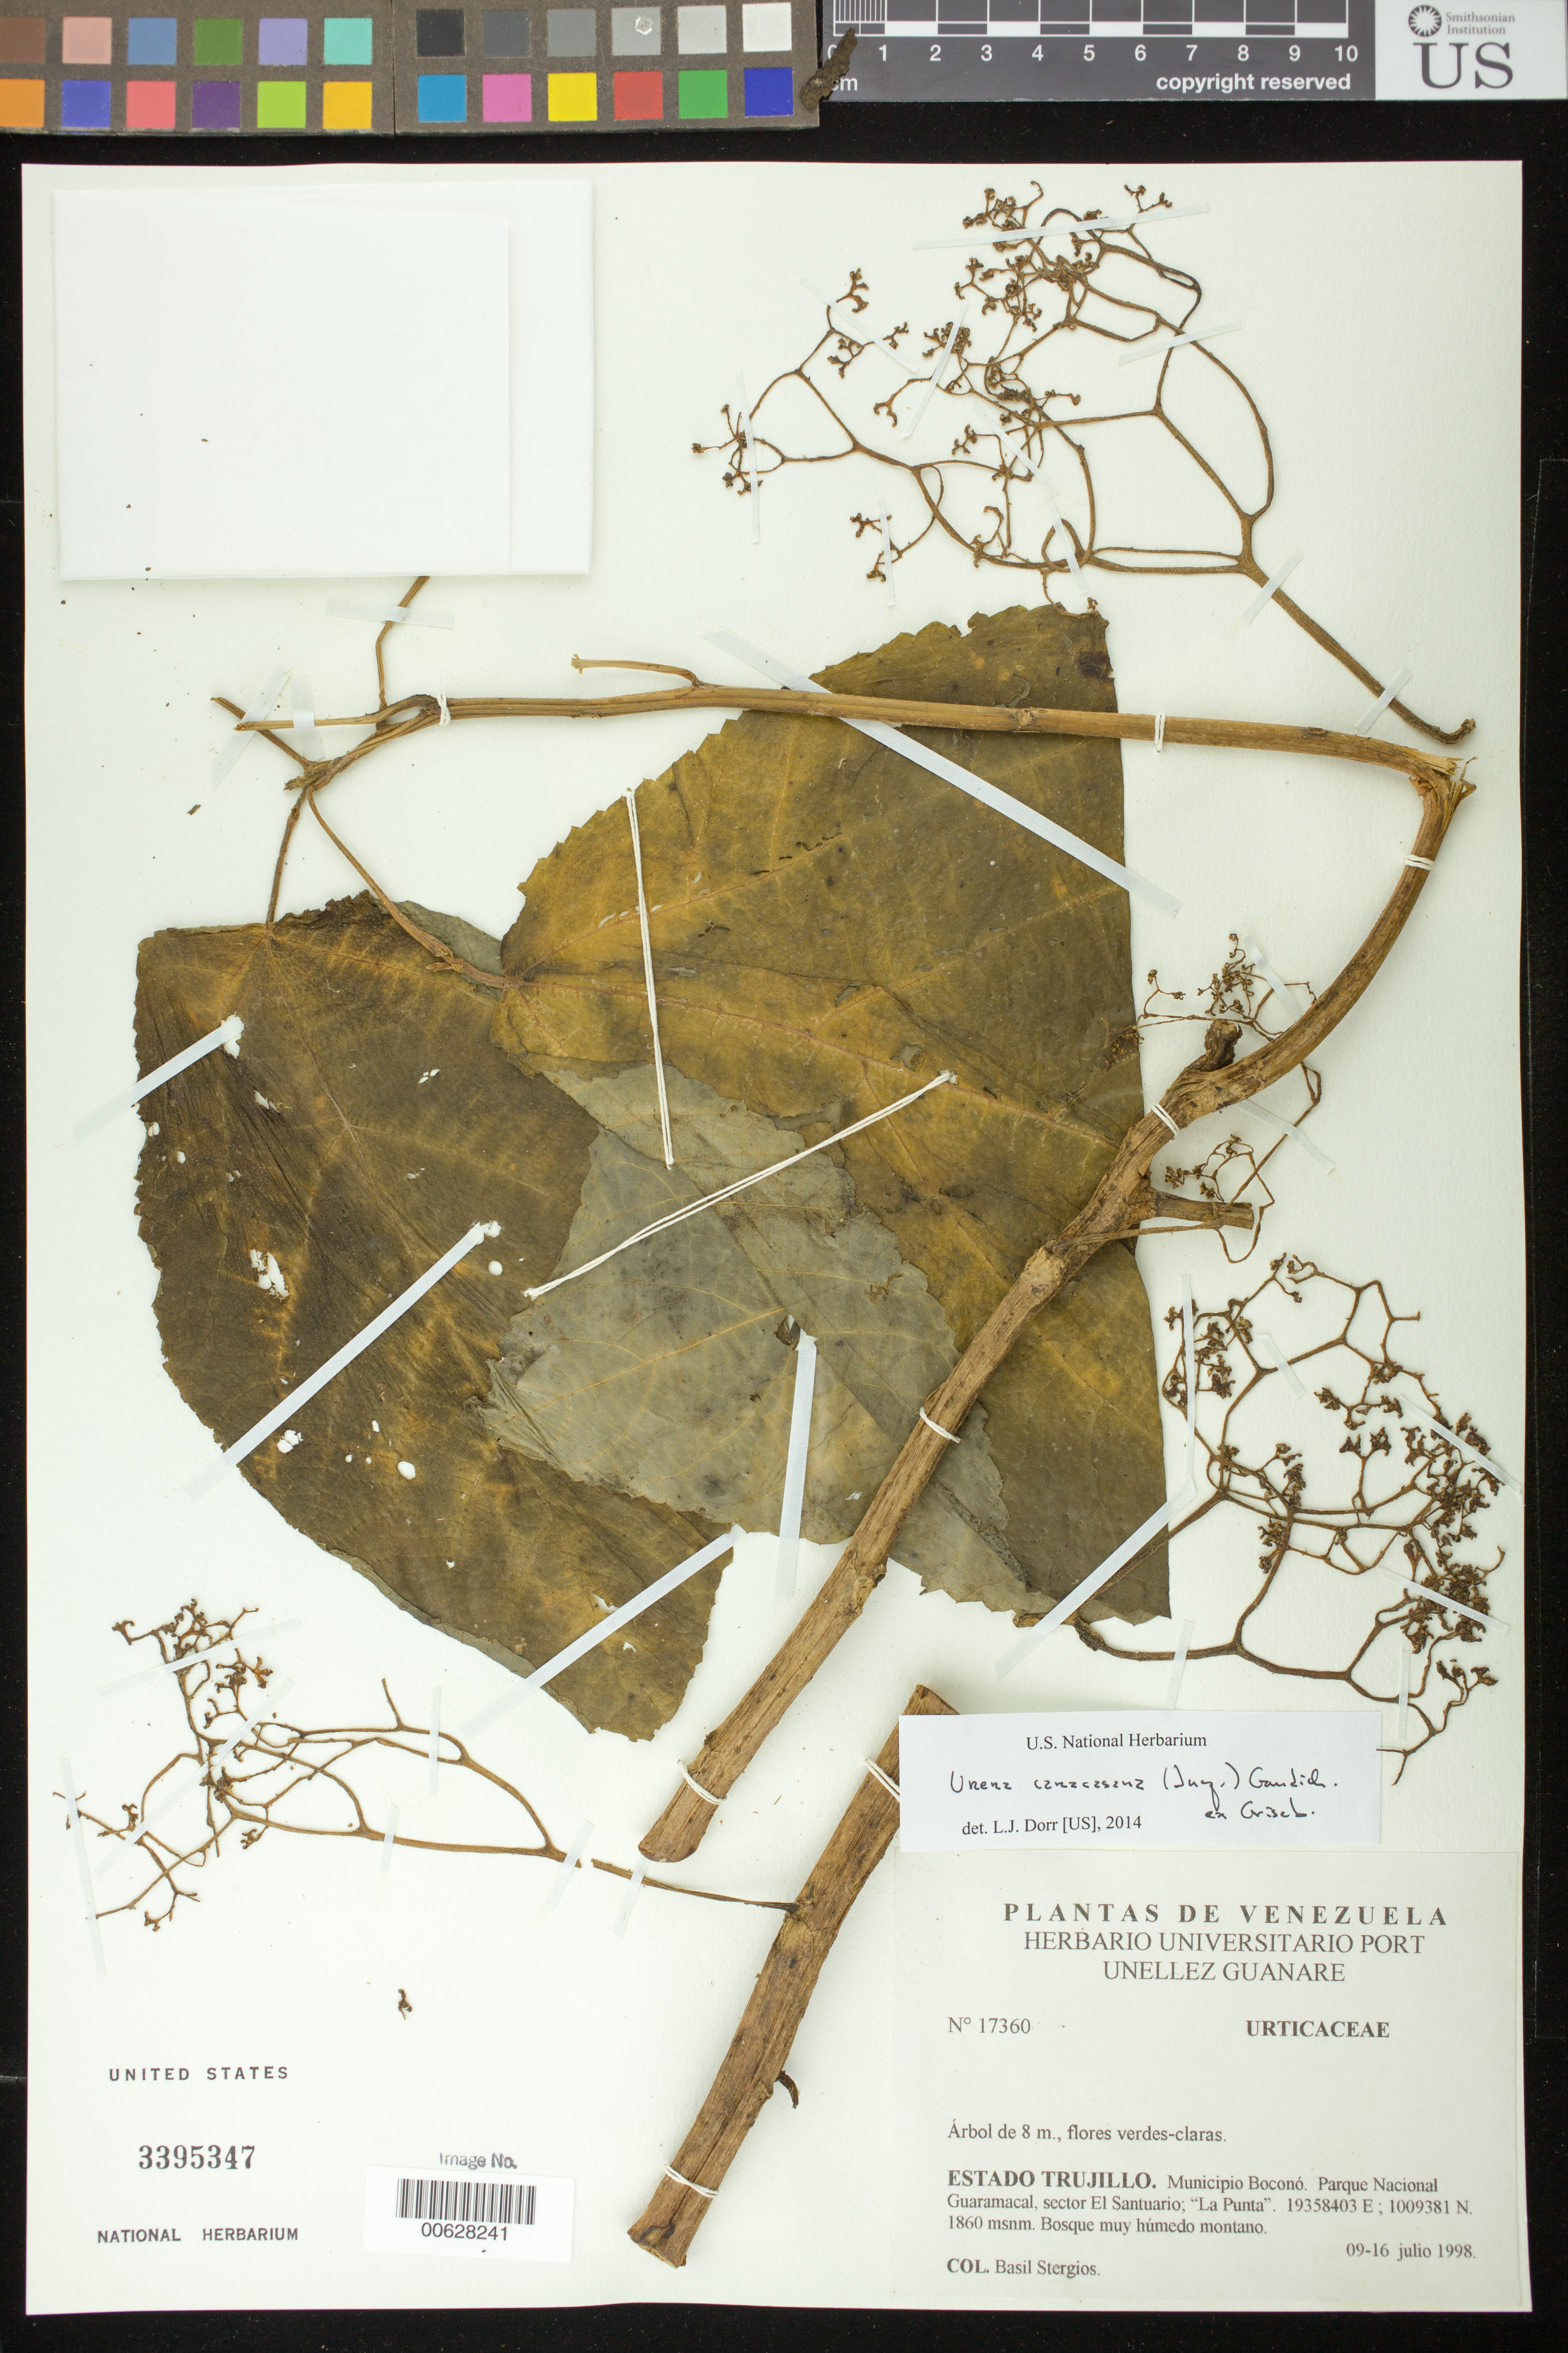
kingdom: Plantae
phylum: Tracheophyta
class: Magnoliopsida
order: Rosales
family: Urticaceae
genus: Urera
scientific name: Urera caracasana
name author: (Jacq.) Gaudich. ex Griseb.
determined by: Dorr, L. J., (BOT), Smithsonian Institution - National Museum of Natural History (UNITED STATES)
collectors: B. G. Stergios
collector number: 17360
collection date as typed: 09 Jul 1998 to 16 Jul 1998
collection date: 1998-07-09/1998-07-16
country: Venezuela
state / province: Trujillo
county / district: Boconó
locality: Parque Nacional Guaramacal, sector El Santuario, La Punta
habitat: Bosques muy húmedo montano.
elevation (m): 1860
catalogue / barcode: US 3395347